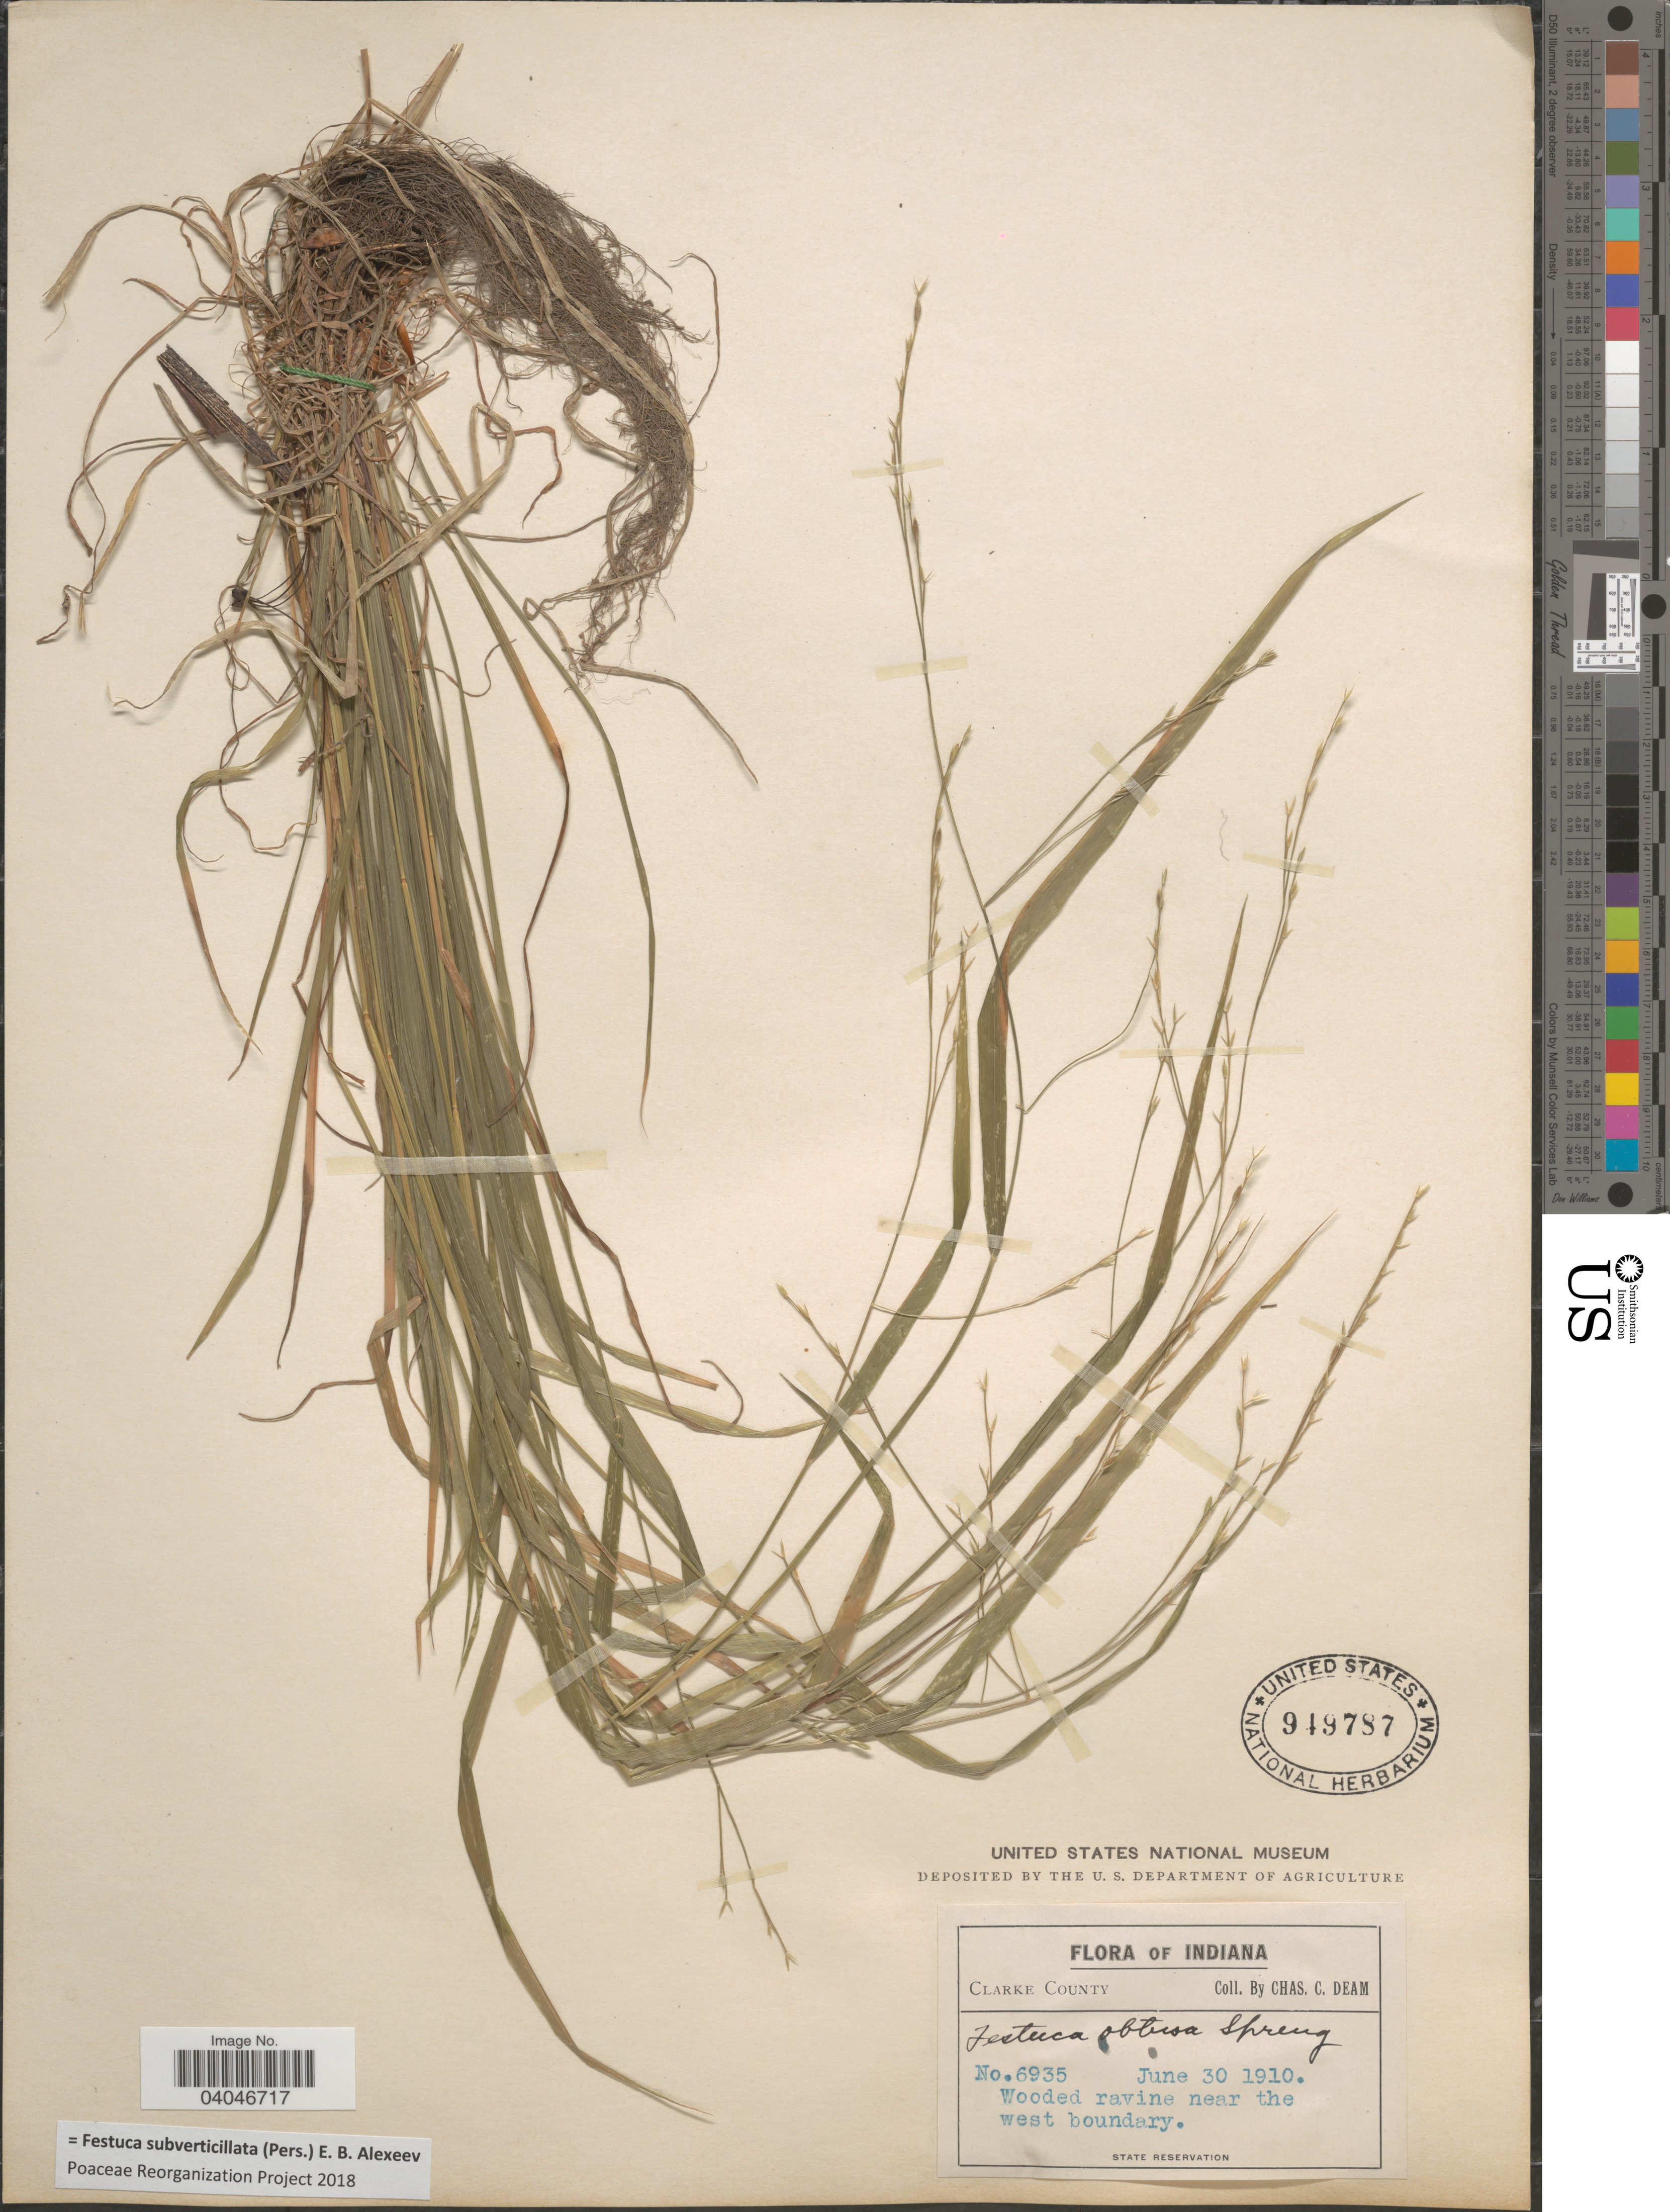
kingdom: Plantae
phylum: Tracheophyta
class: Liliopsida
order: Poales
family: Poaceae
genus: Festuca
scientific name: Festuca subverticillata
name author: (Pers.) E.B. Alexeev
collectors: C. C. Deam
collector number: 6935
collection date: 1910-06-30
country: United States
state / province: Indiana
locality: Clarke County. Wooded ravine near the west boundary.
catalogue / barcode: US 949787